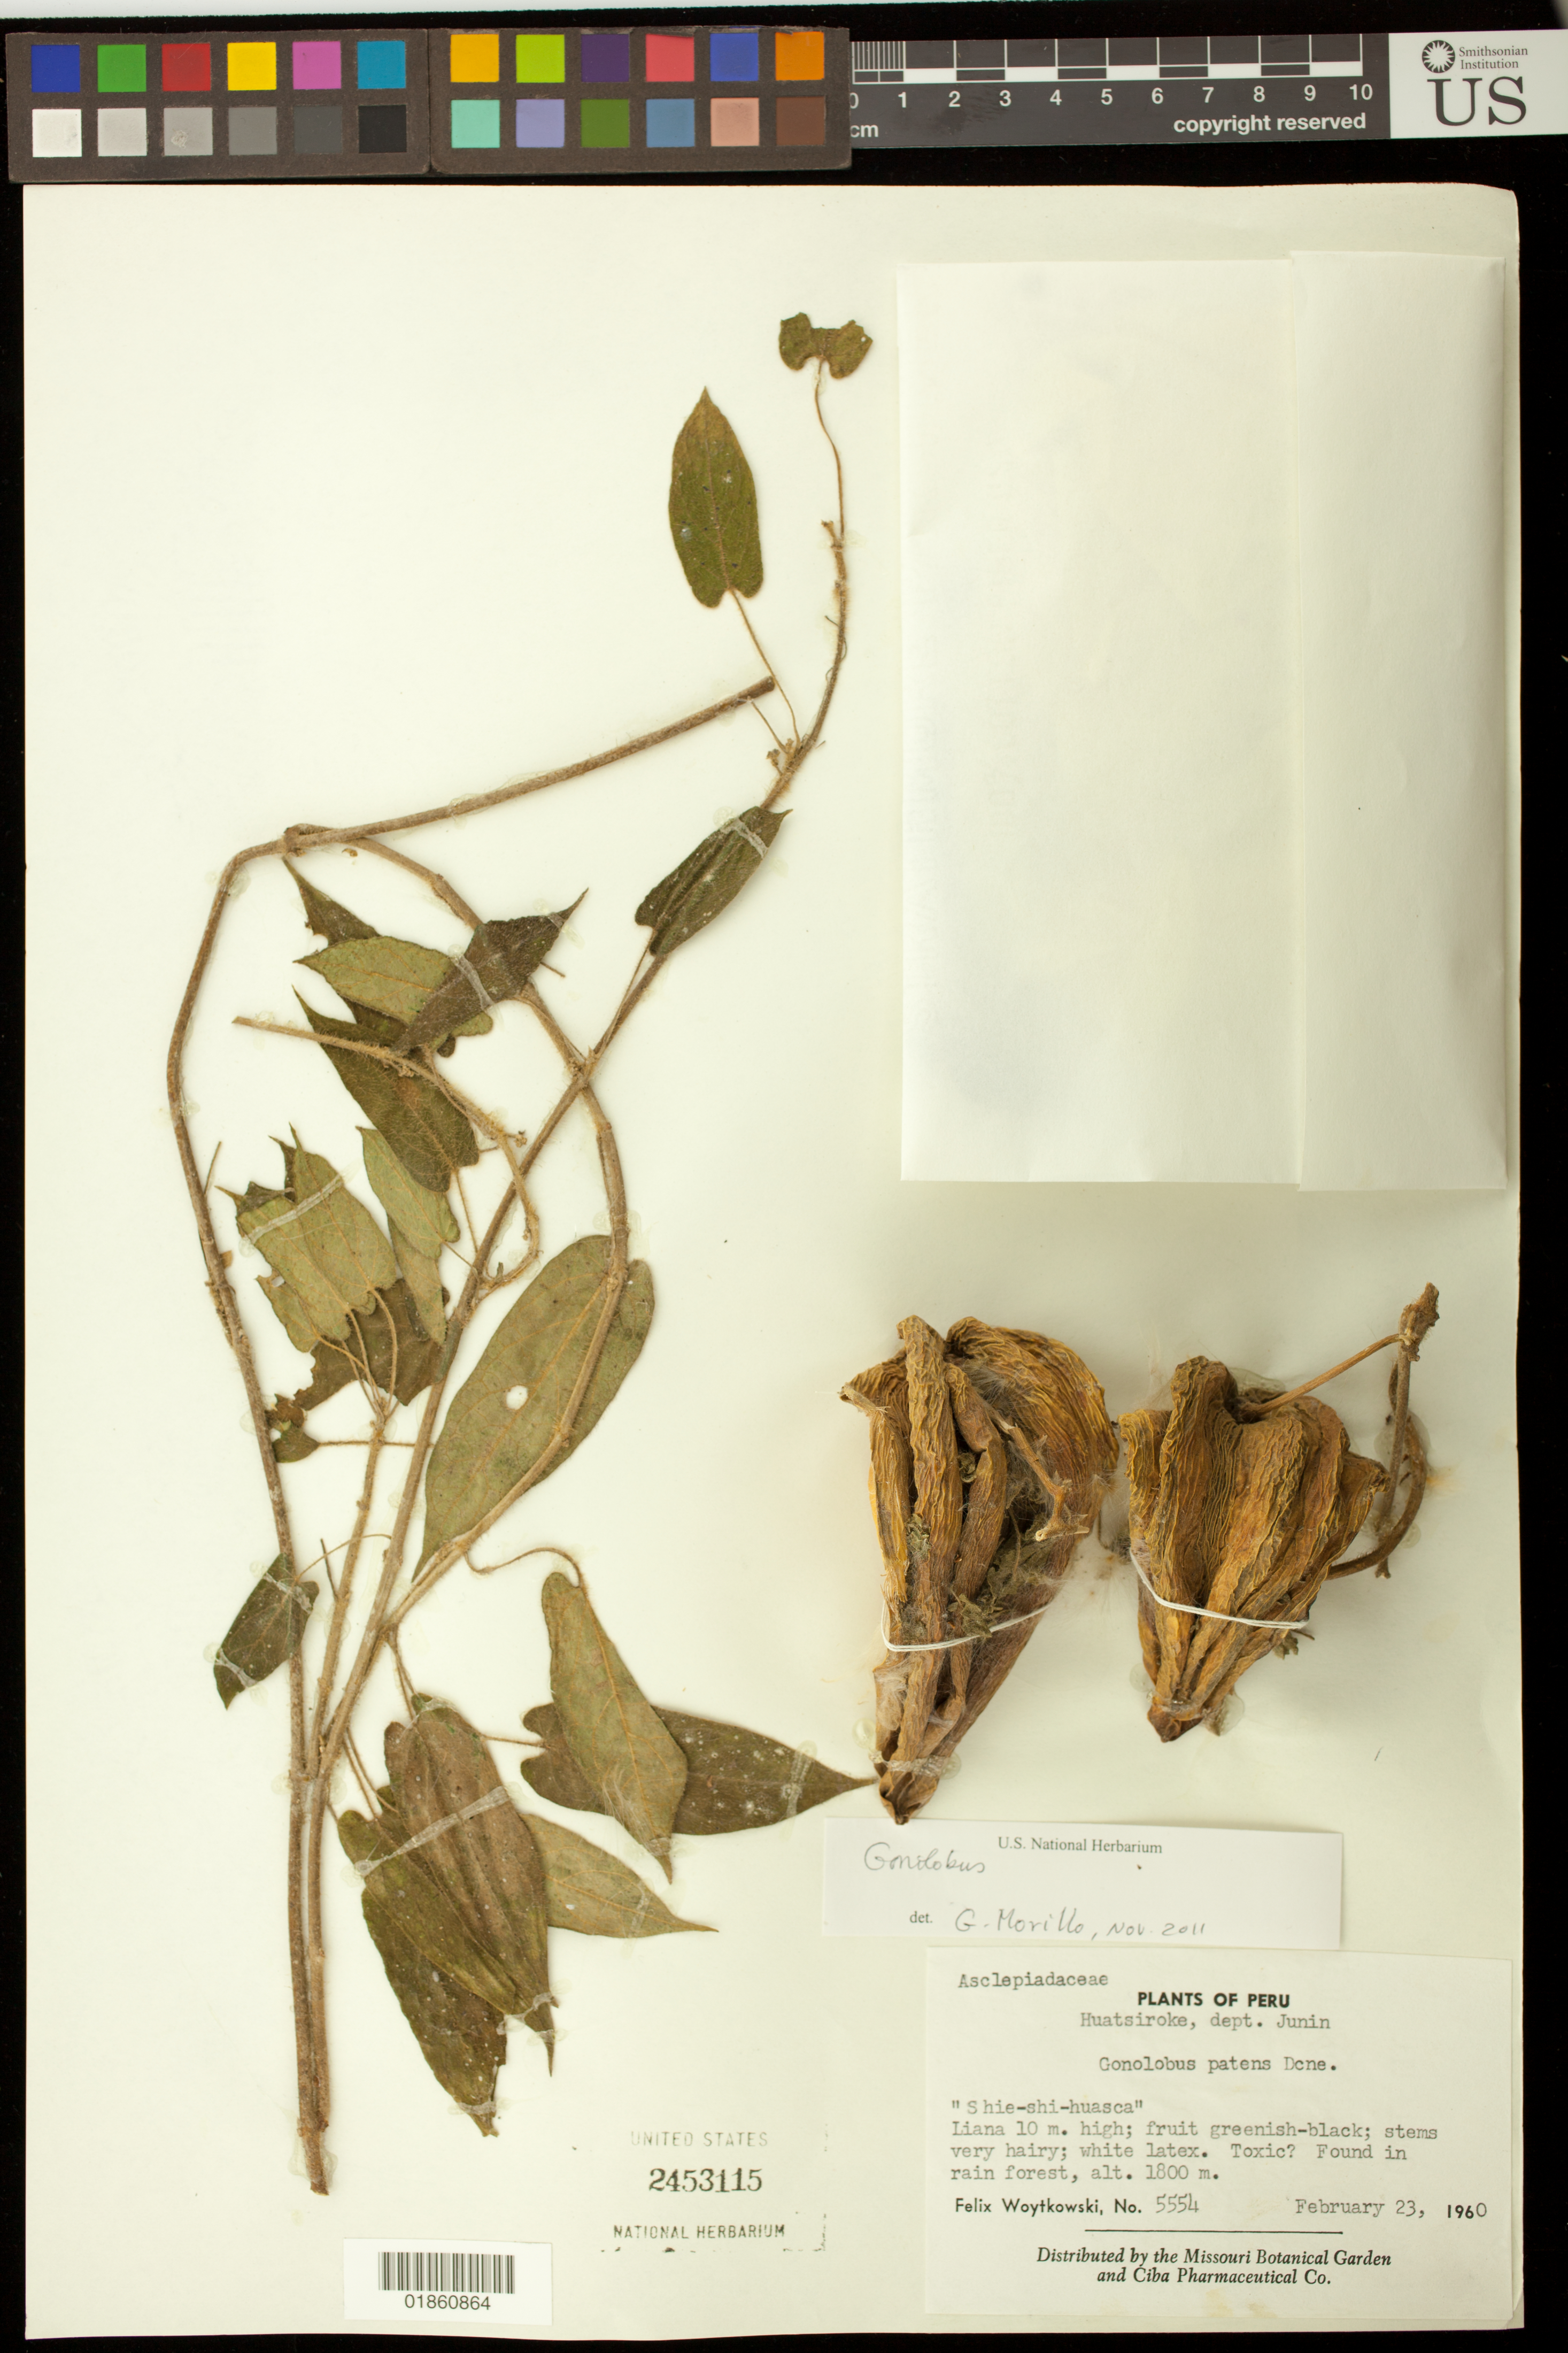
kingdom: Plantae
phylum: Tracheophyta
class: Magnoliopsida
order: Gentianales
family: Apocynaceae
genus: Gonolobus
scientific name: Gonolobus sp.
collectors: F. Woytkowski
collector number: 5554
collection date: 1960-02-23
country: Peru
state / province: Junín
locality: Huatsiroke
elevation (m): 1800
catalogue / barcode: US 2453115